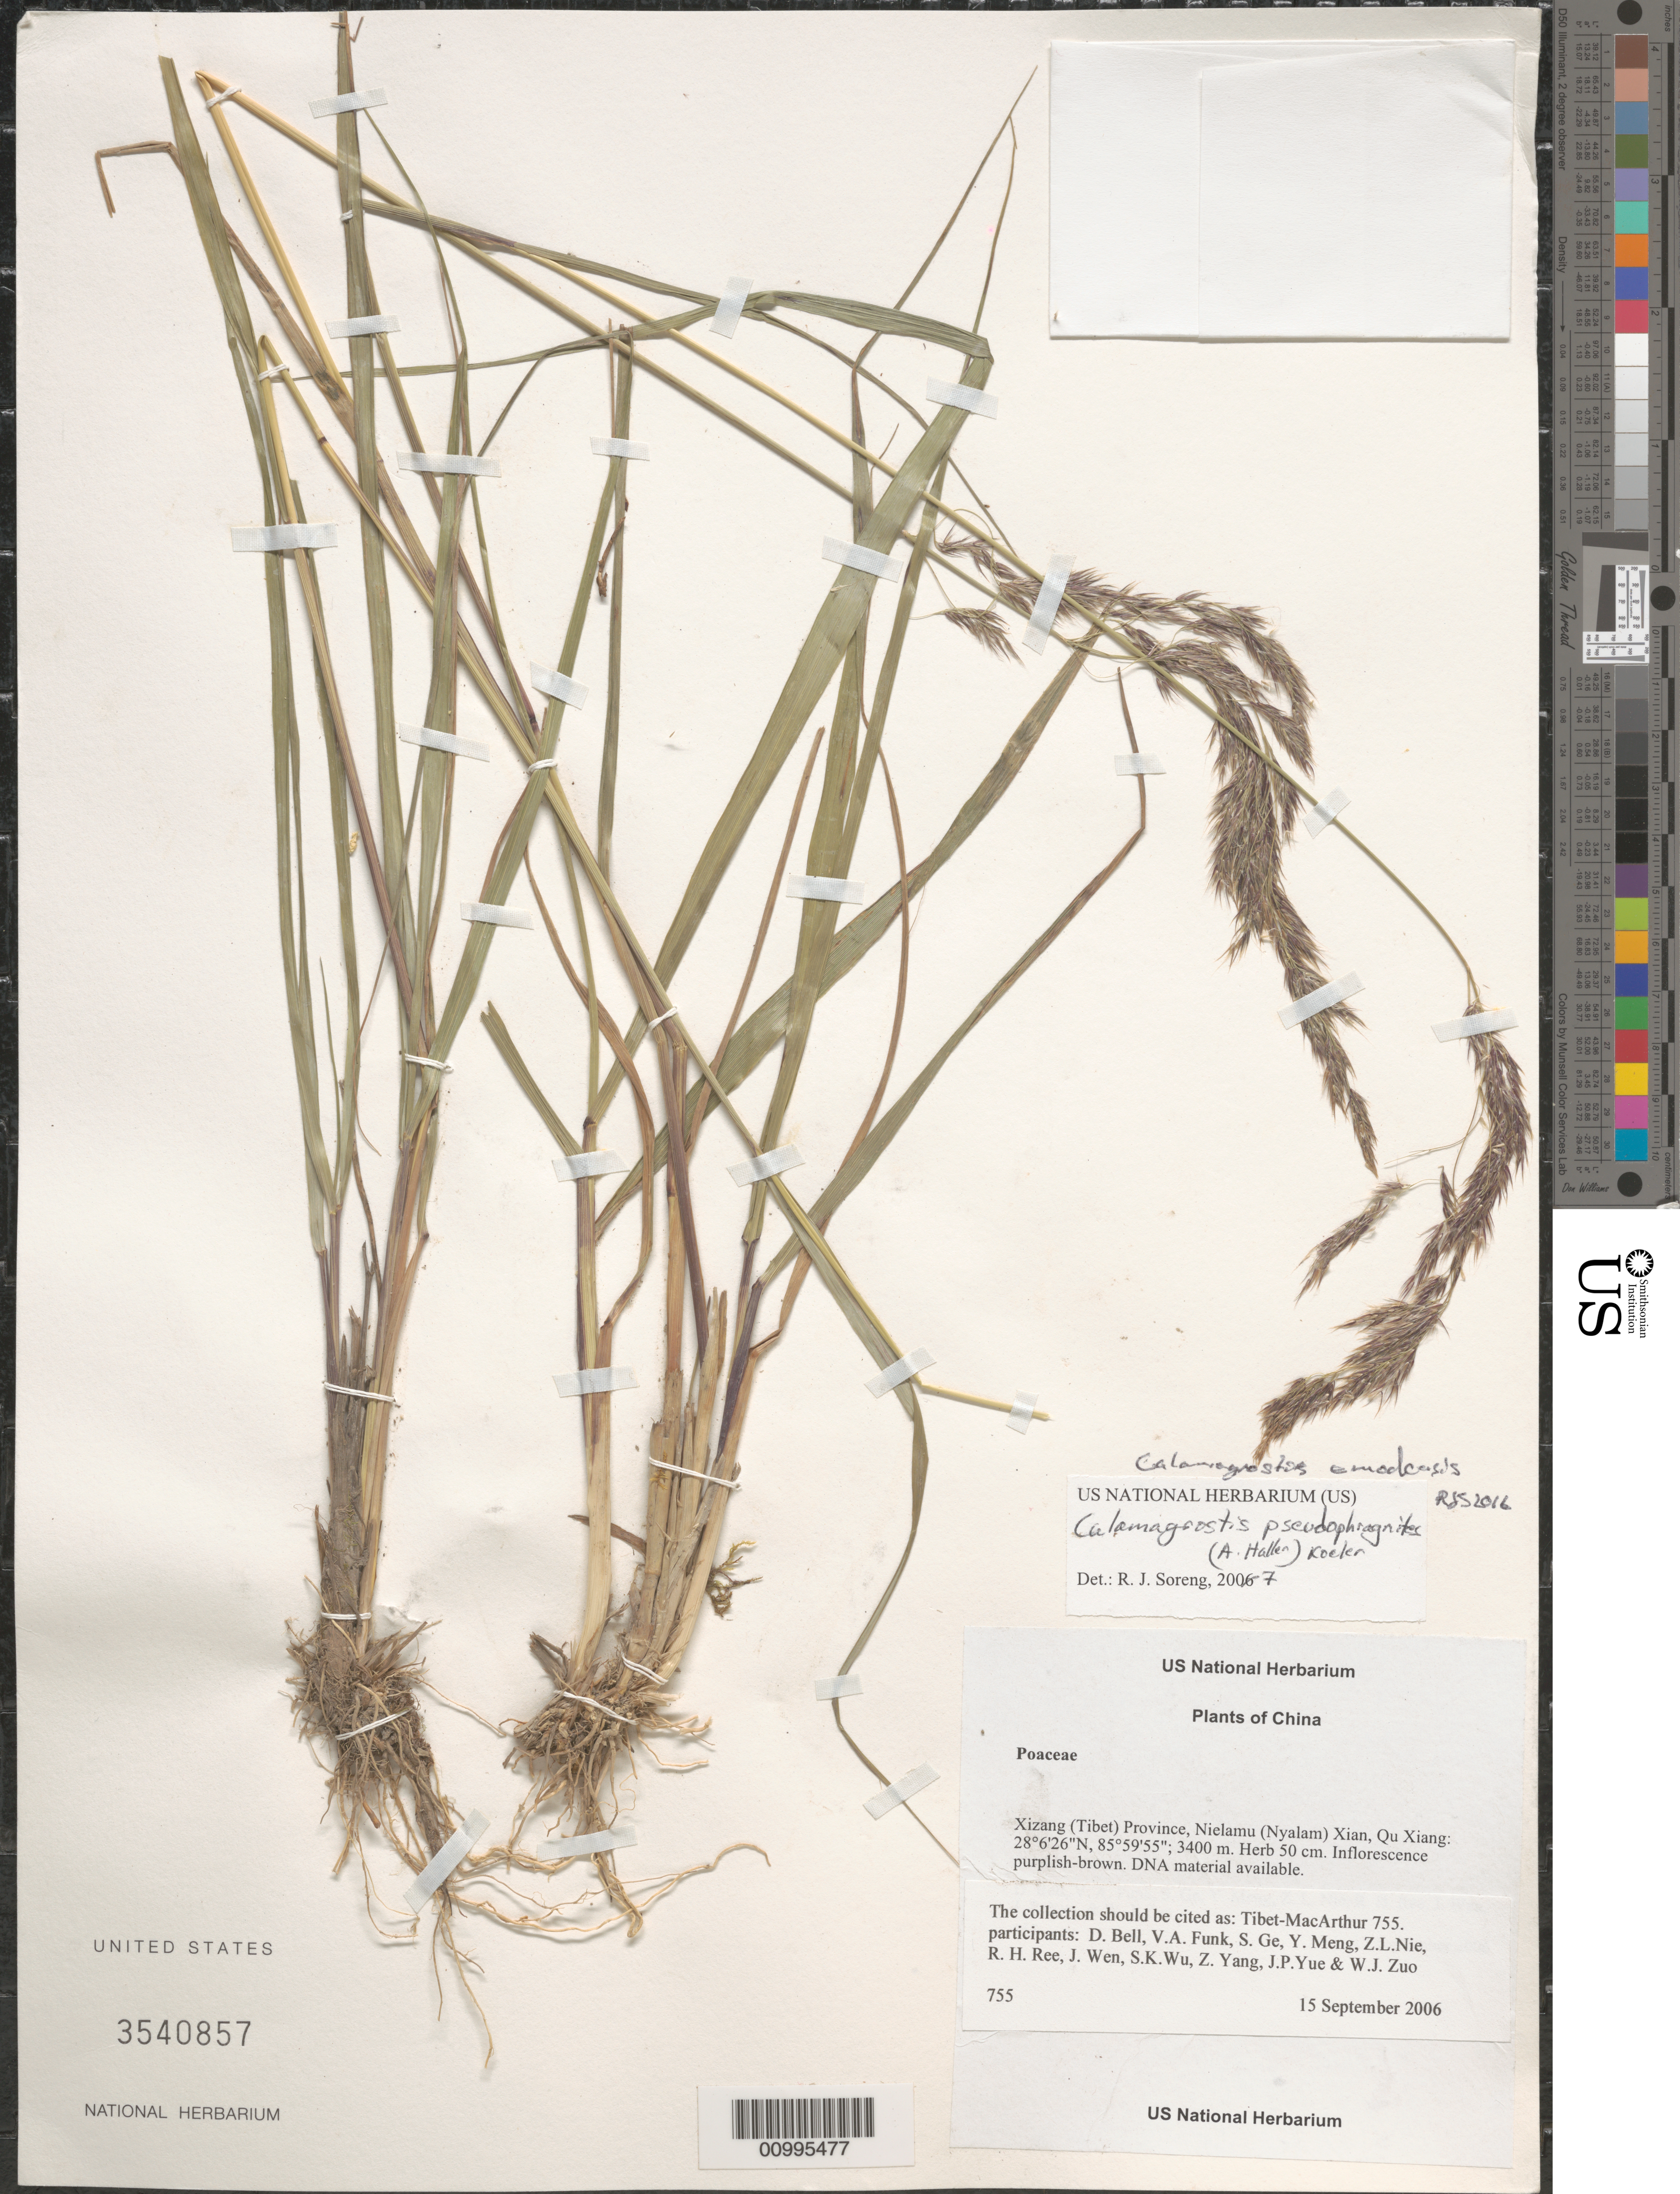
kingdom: Plantae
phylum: Tracheophyta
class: Liliopsida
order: Poales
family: Poaceae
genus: Calamagrostis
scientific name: Calamagrostis emodensis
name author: Griseb.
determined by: Soreng, Robert J., Research Associate (BOT), Smithsonian Institution - National Museum of Natural History (UNITED STATES)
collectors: Tibet-MacArthur, D. A. Bell, V. Funk, S. Ge, Y. Meng, Z. Nie, R. Ree, J. Wen, J. Yue & W. Zuo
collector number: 755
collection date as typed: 15 Sep 2006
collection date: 2006-09-15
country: China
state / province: Xizang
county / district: Nielamu (Nyalam) Xian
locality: Qu Xiang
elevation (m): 3400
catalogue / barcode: US 3540857